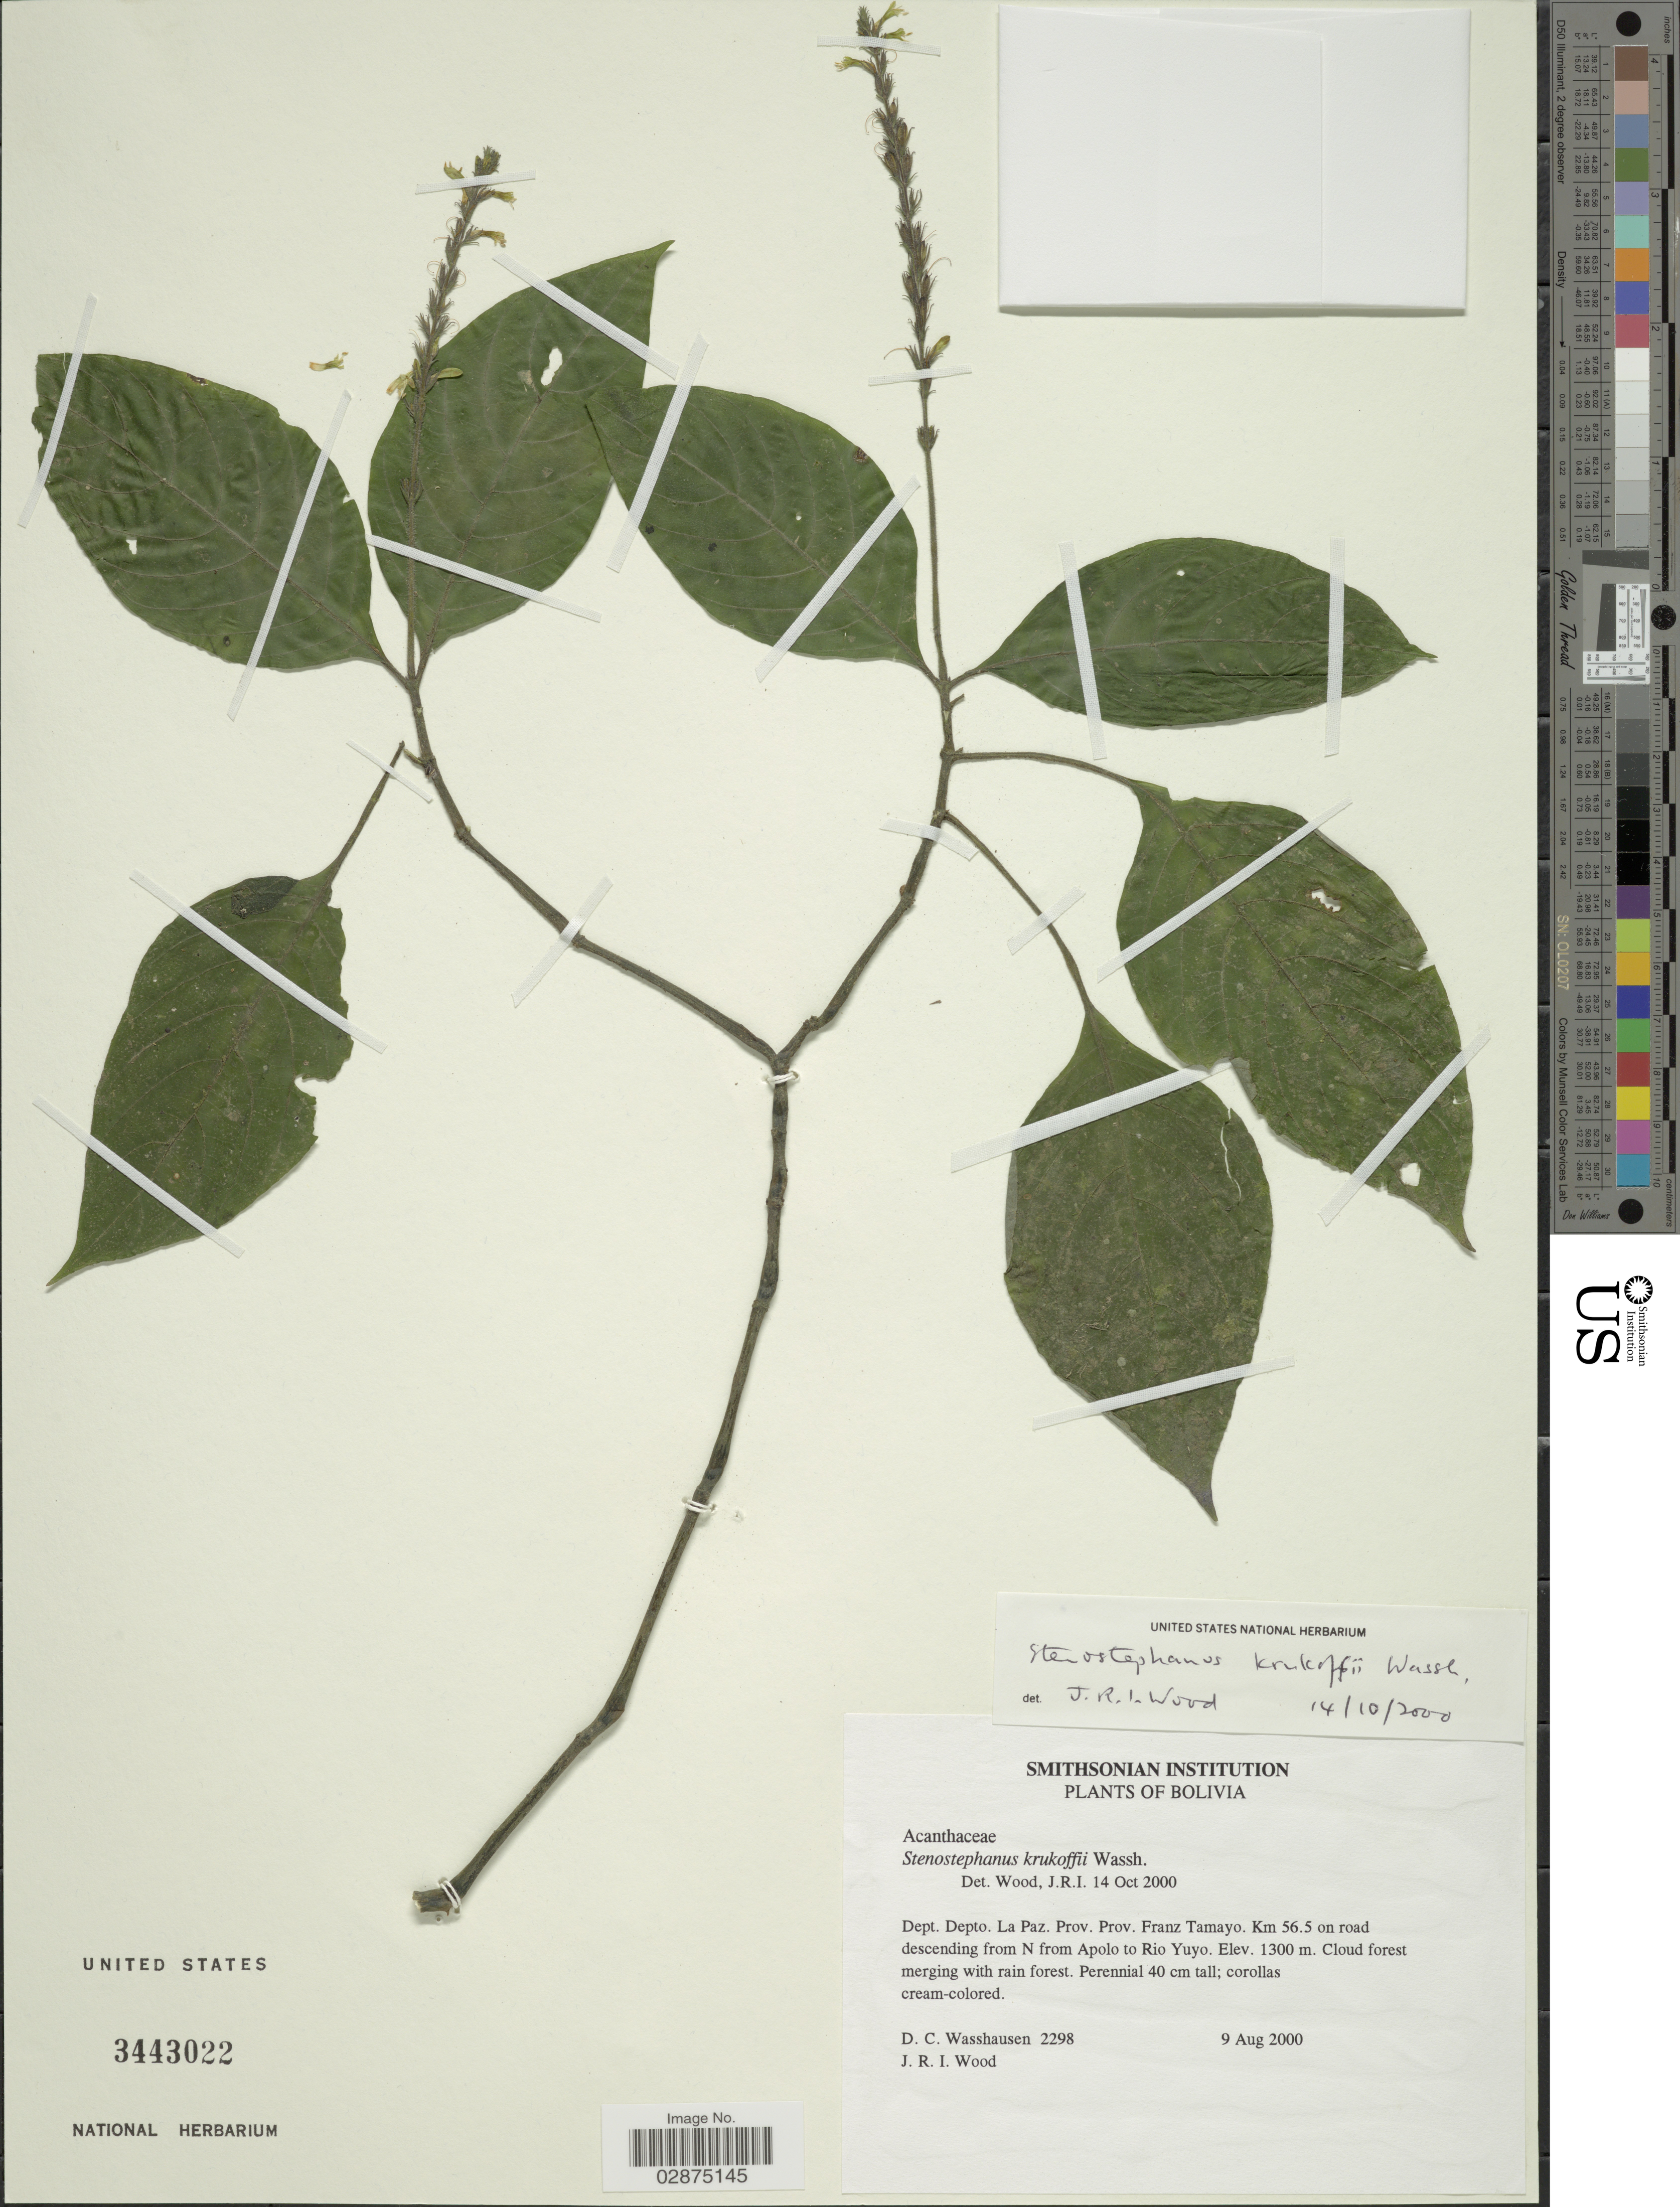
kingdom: Plantae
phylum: Tracheophyta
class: Magnoliopsida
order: Lamiales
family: Acanthaceae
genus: Stenostephanus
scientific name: Stenostephanus krukoffii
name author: Wassh.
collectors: D. C. Wasshausen & J. R. I. Wood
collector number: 2298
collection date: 2000-08-09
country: Bolivia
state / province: La Paz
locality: Dept. Depto. La Paz. Prov. Franz Tamayo. Km 56.5 on road descending from N from Apolo to Rio Yuyo.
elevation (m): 1300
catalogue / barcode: US 3443022